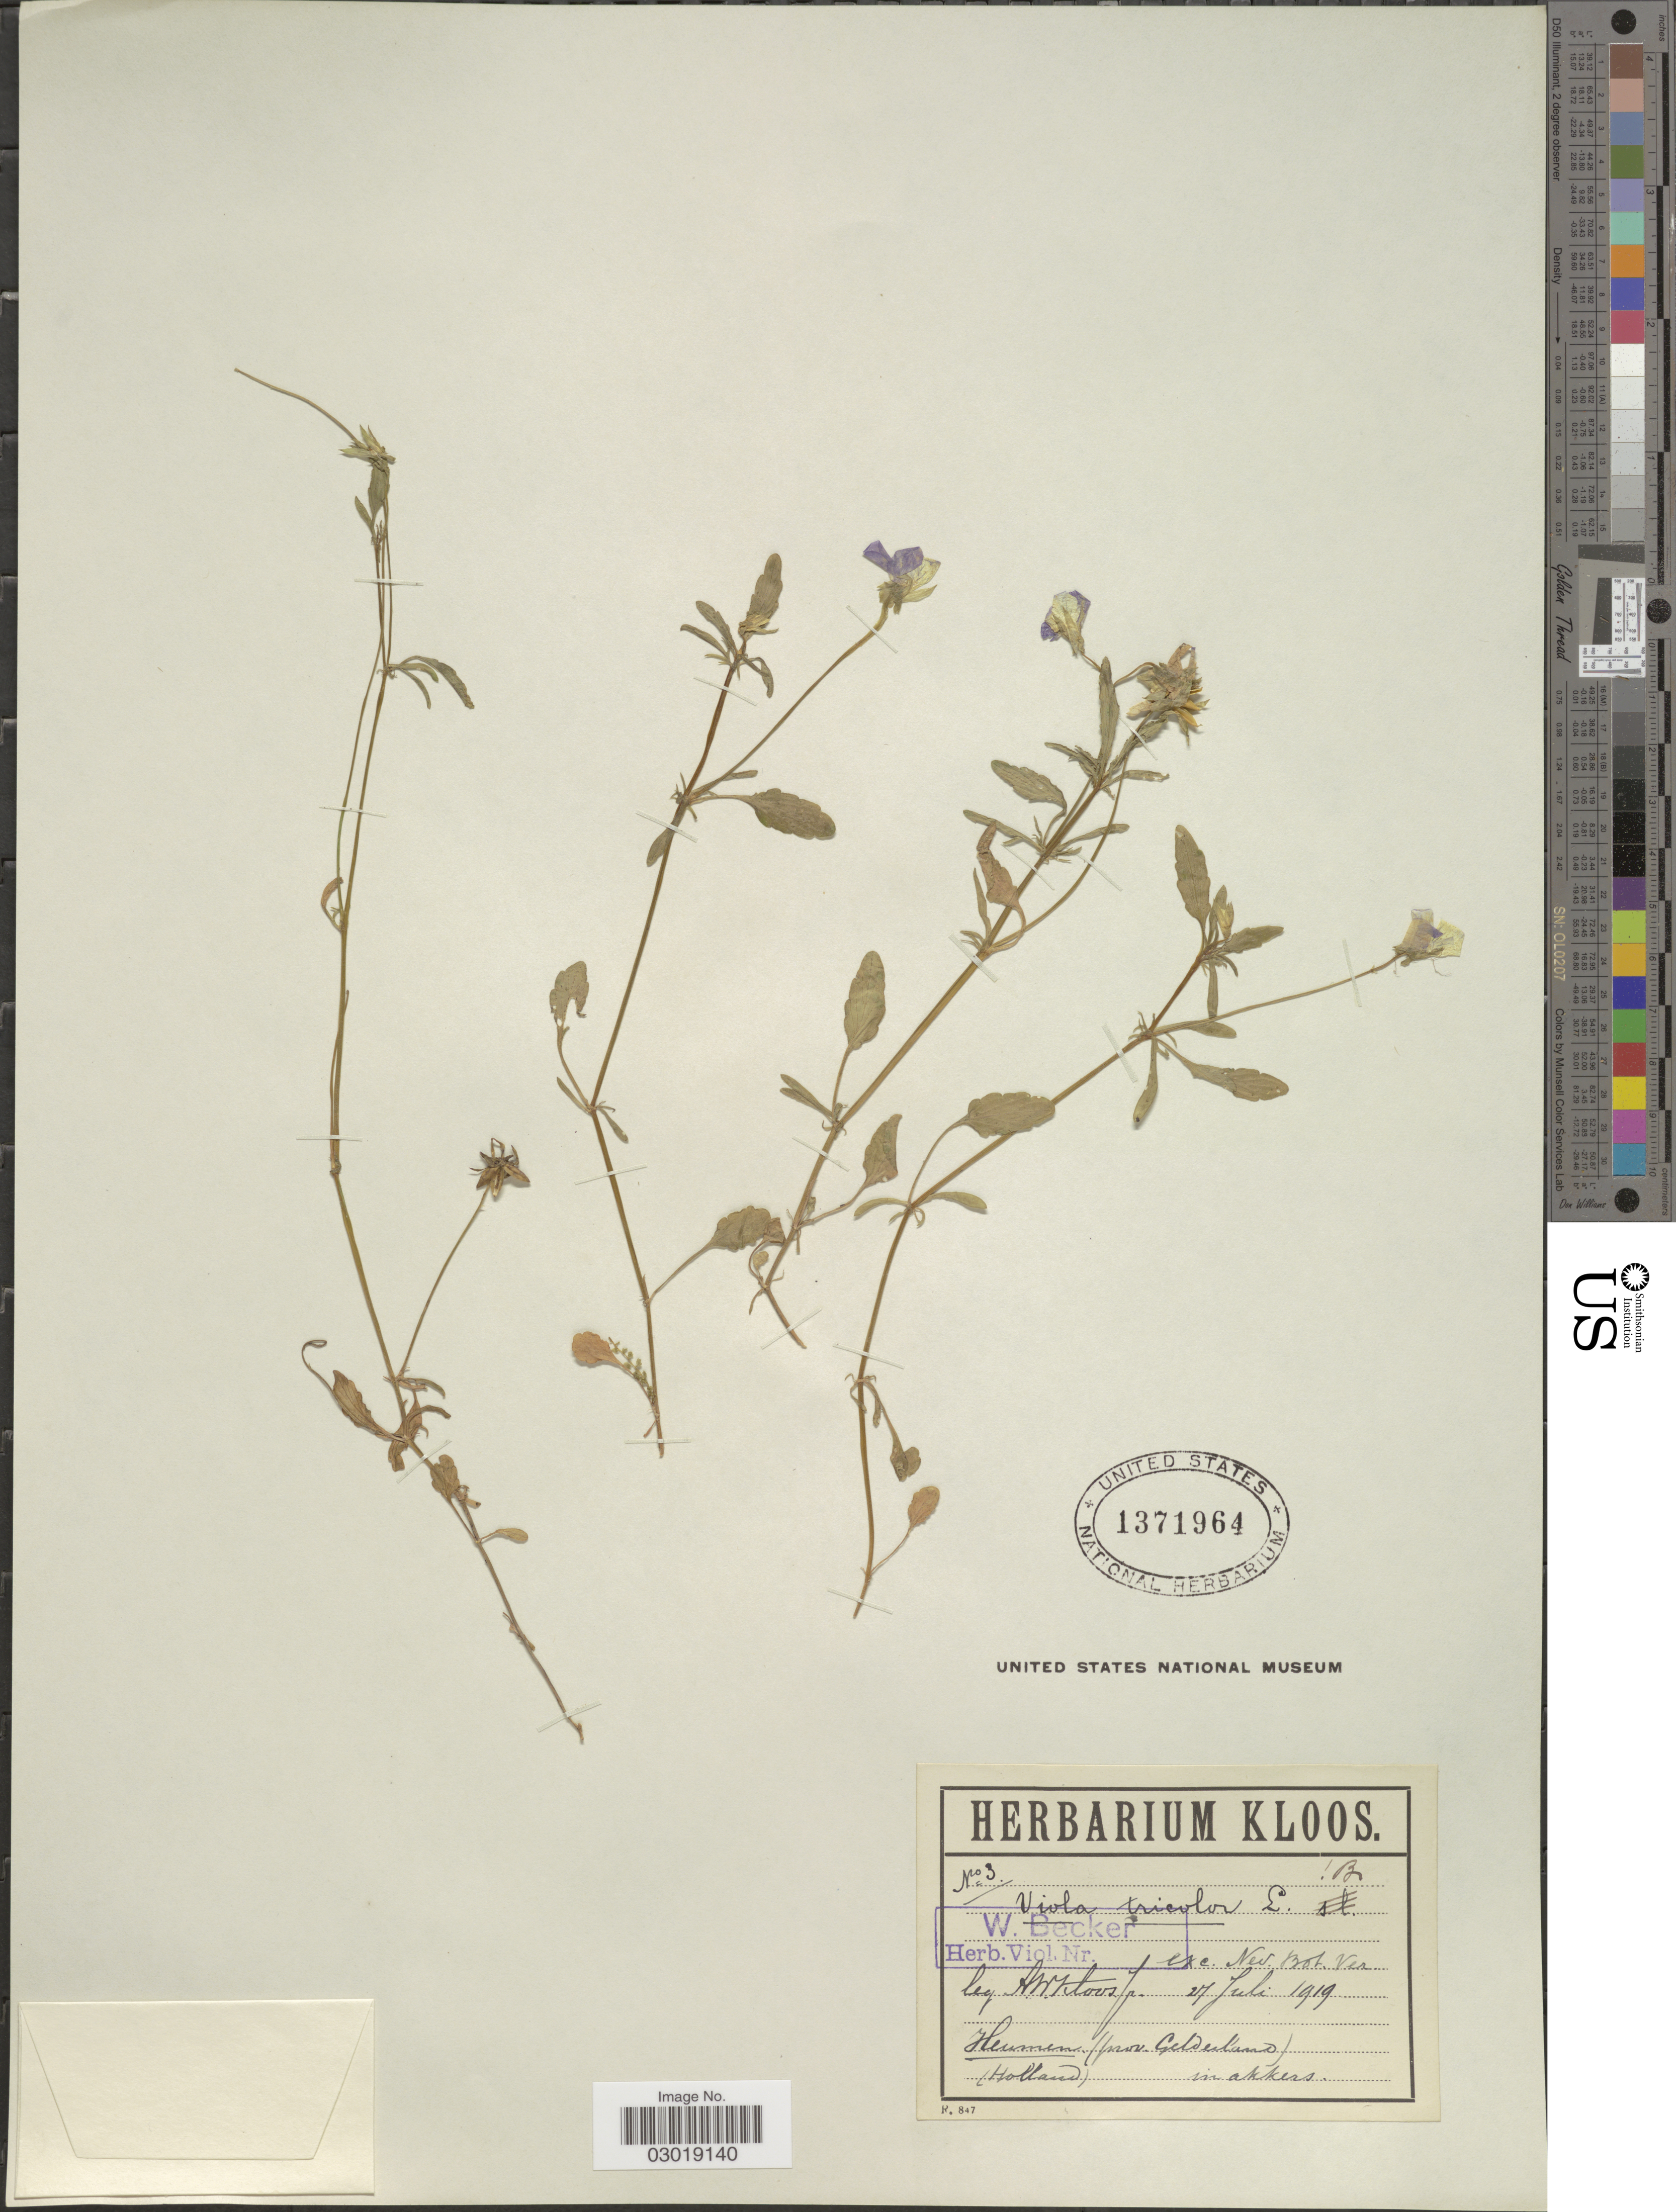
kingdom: Plantae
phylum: Tracheophyta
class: Magnoliopsida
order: Malpighiales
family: Violaceae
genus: Viola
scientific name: Viola tricolor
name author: L.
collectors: A. W. Kloos, Jr.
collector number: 3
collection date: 1919-07-27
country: Netherlands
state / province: Gelderland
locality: Heumen (prov. Gelderland) (Holland).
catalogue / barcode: US 1371964